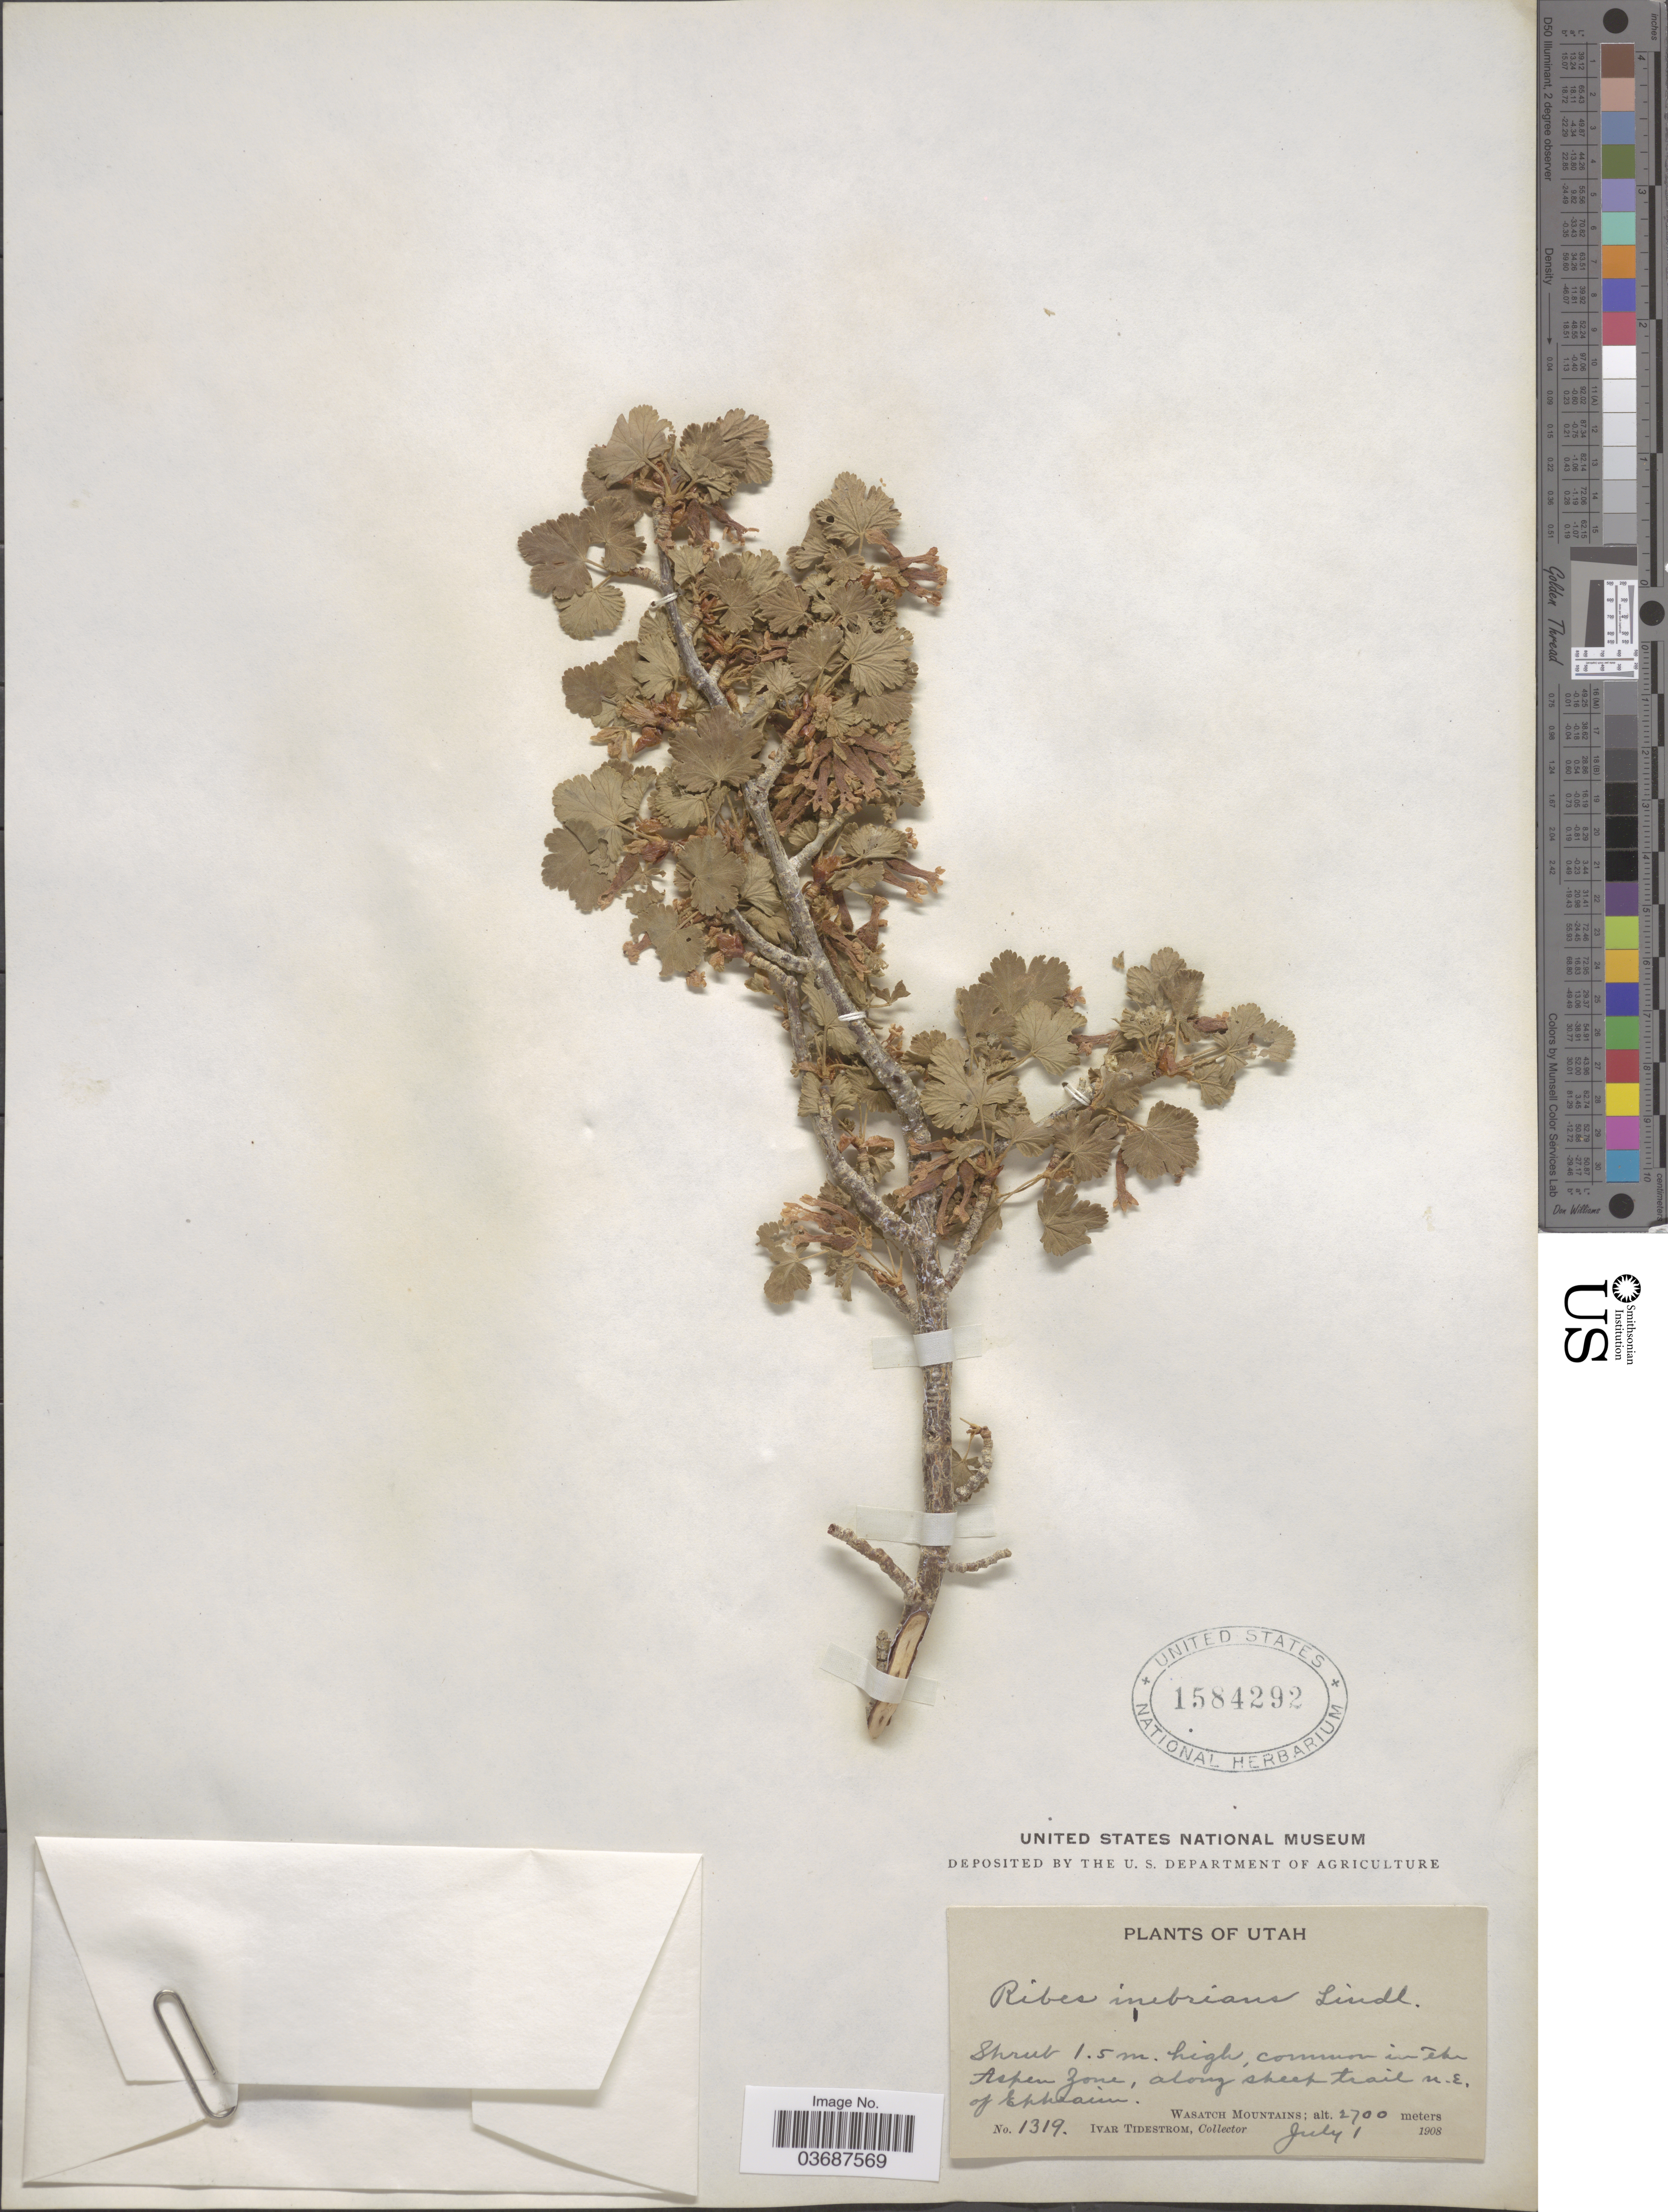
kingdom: Plantae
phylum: Tracheophyta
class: Magnoliopsida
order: Saxifragales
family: Grossulariaceae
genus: Ribes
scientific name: Ribes inebrians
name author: Lindl.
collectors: I. F. Tidestrom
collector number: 1319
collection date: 1908-07-01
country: United States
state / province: Utah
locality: Common in the Aspen Zone, along sheep trail N.E. of Ephraim. Wasatch Mountains.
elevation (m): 2700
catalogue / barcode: US 1584292